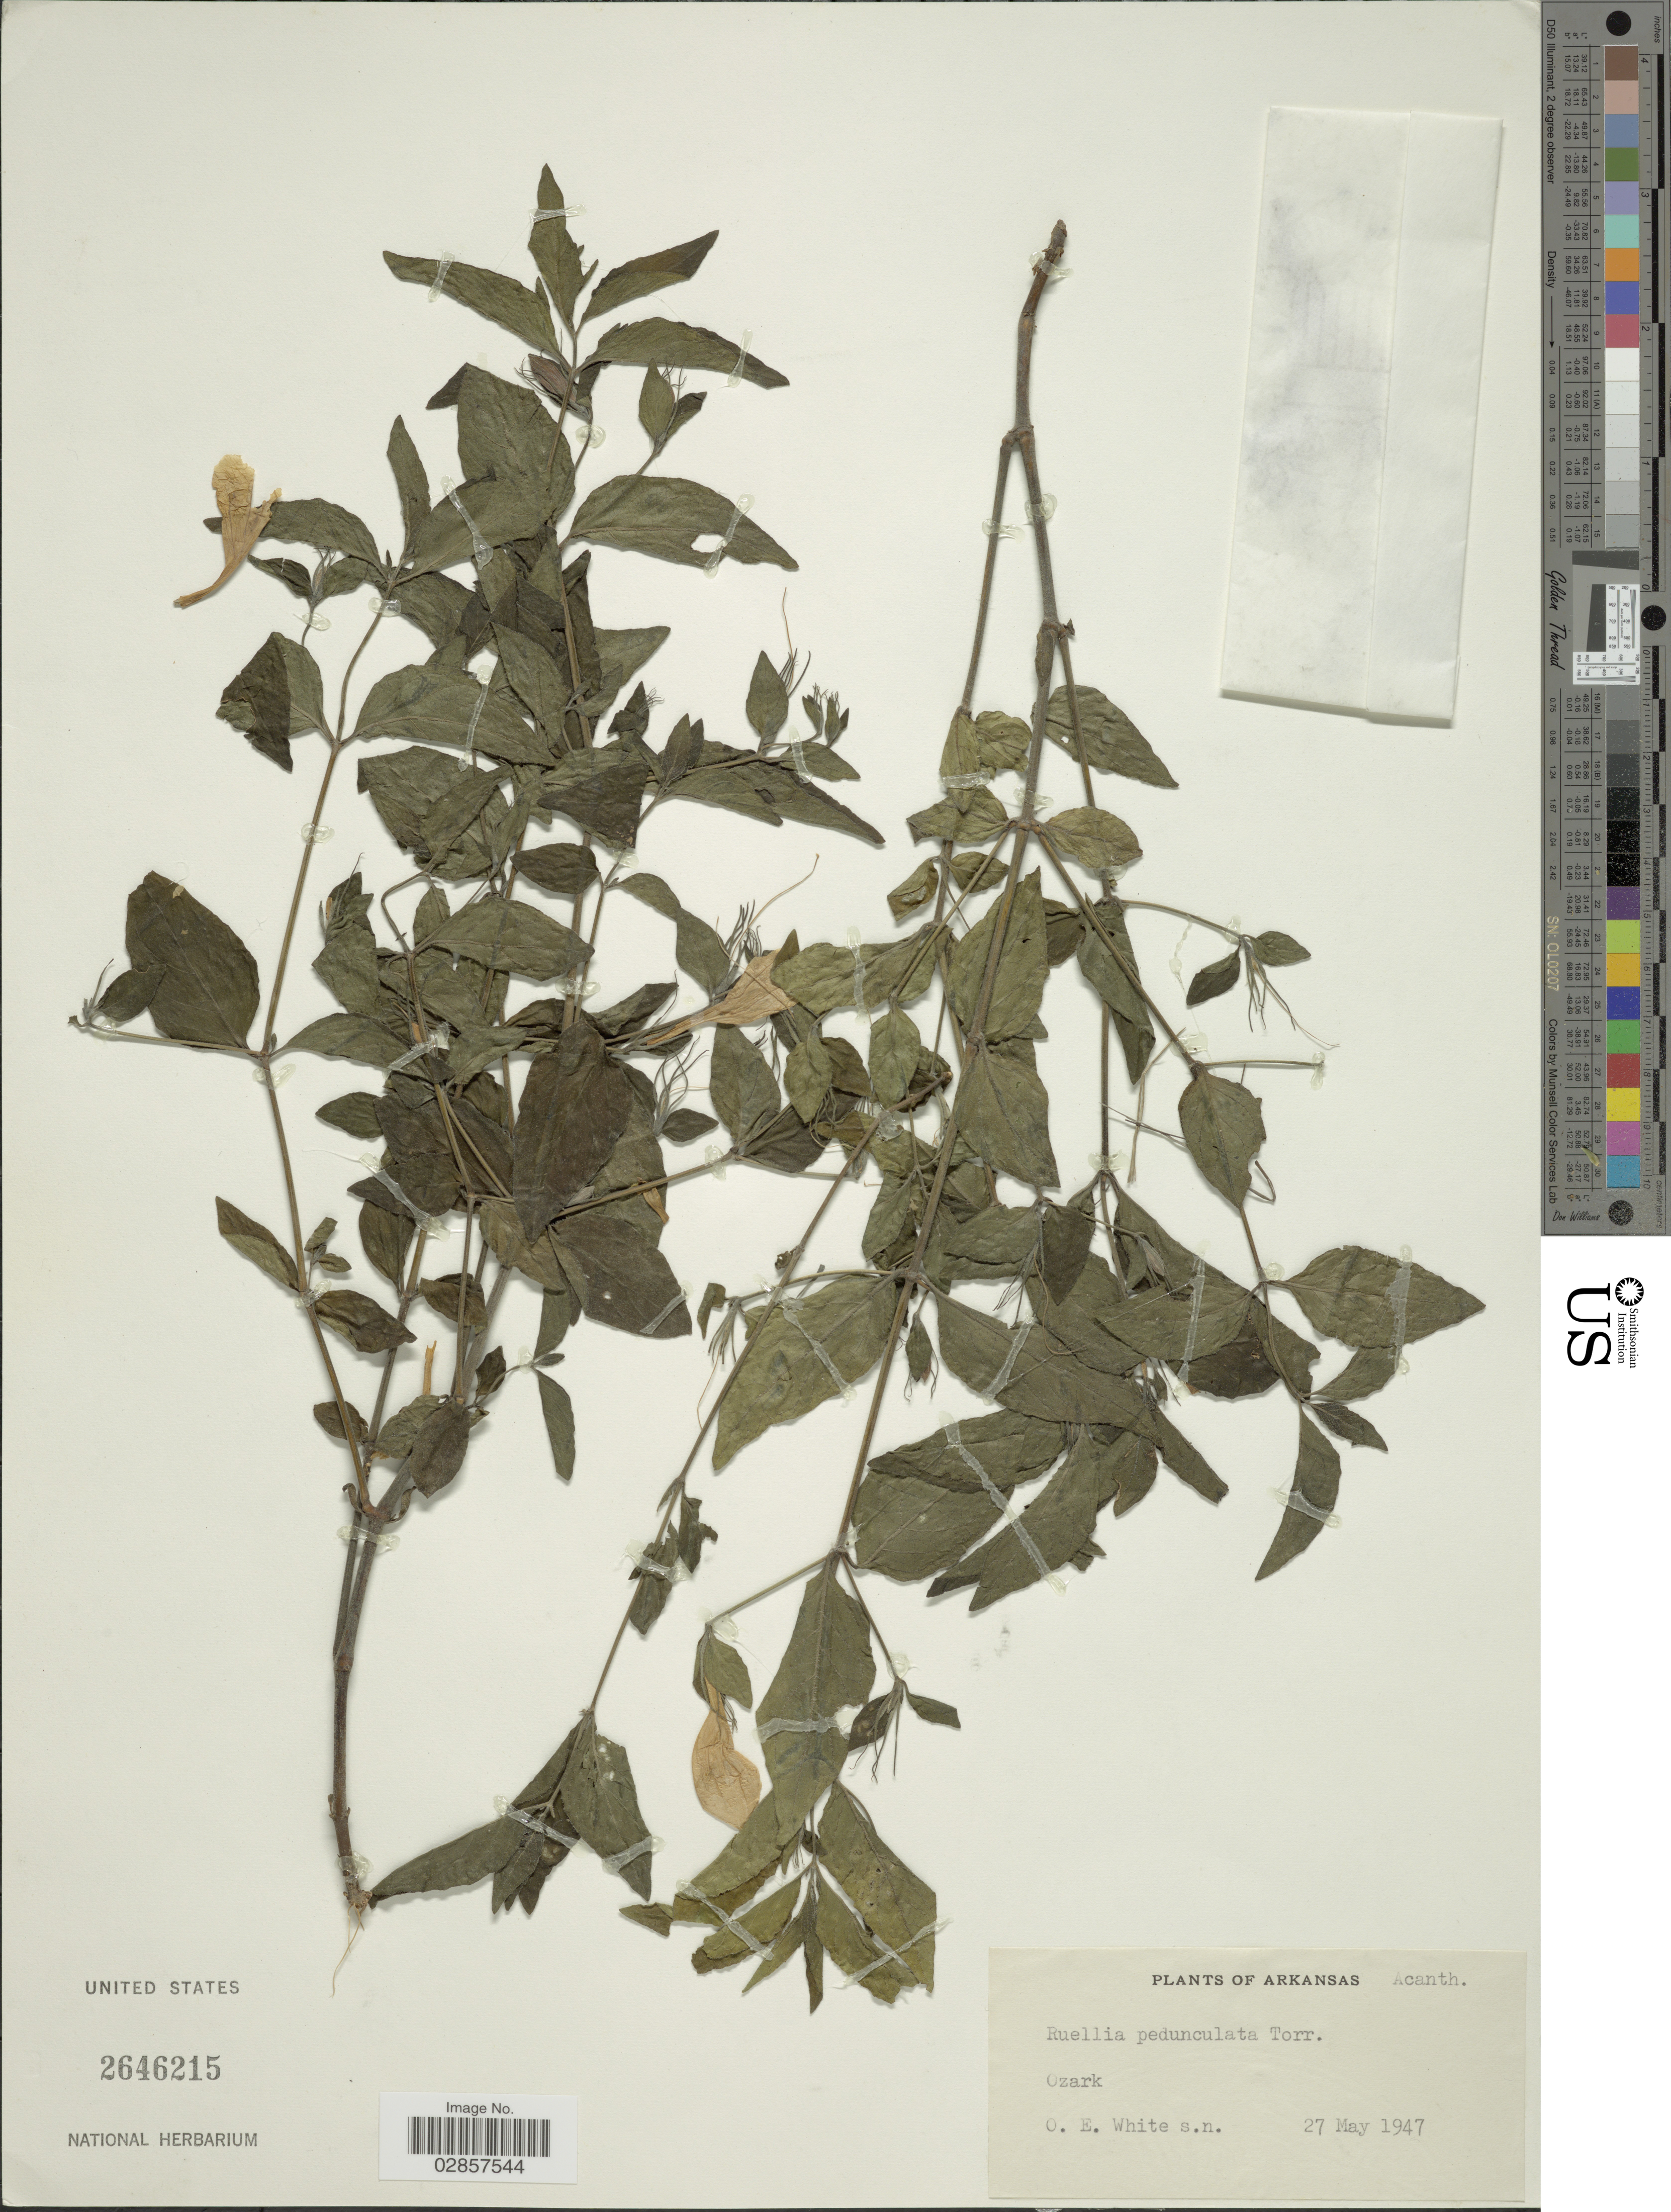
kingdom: Plantae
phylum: Tracheophyta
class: Magnoliopsida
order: Lamiales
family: Acanthaceae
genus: Ruellia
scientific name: Ruellia pedunculata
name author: Torr. ex A. Gray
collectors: O. E. White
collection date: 1947-05-27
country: United States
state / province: Arkansas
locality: Ozark.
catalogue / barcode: US 2646215